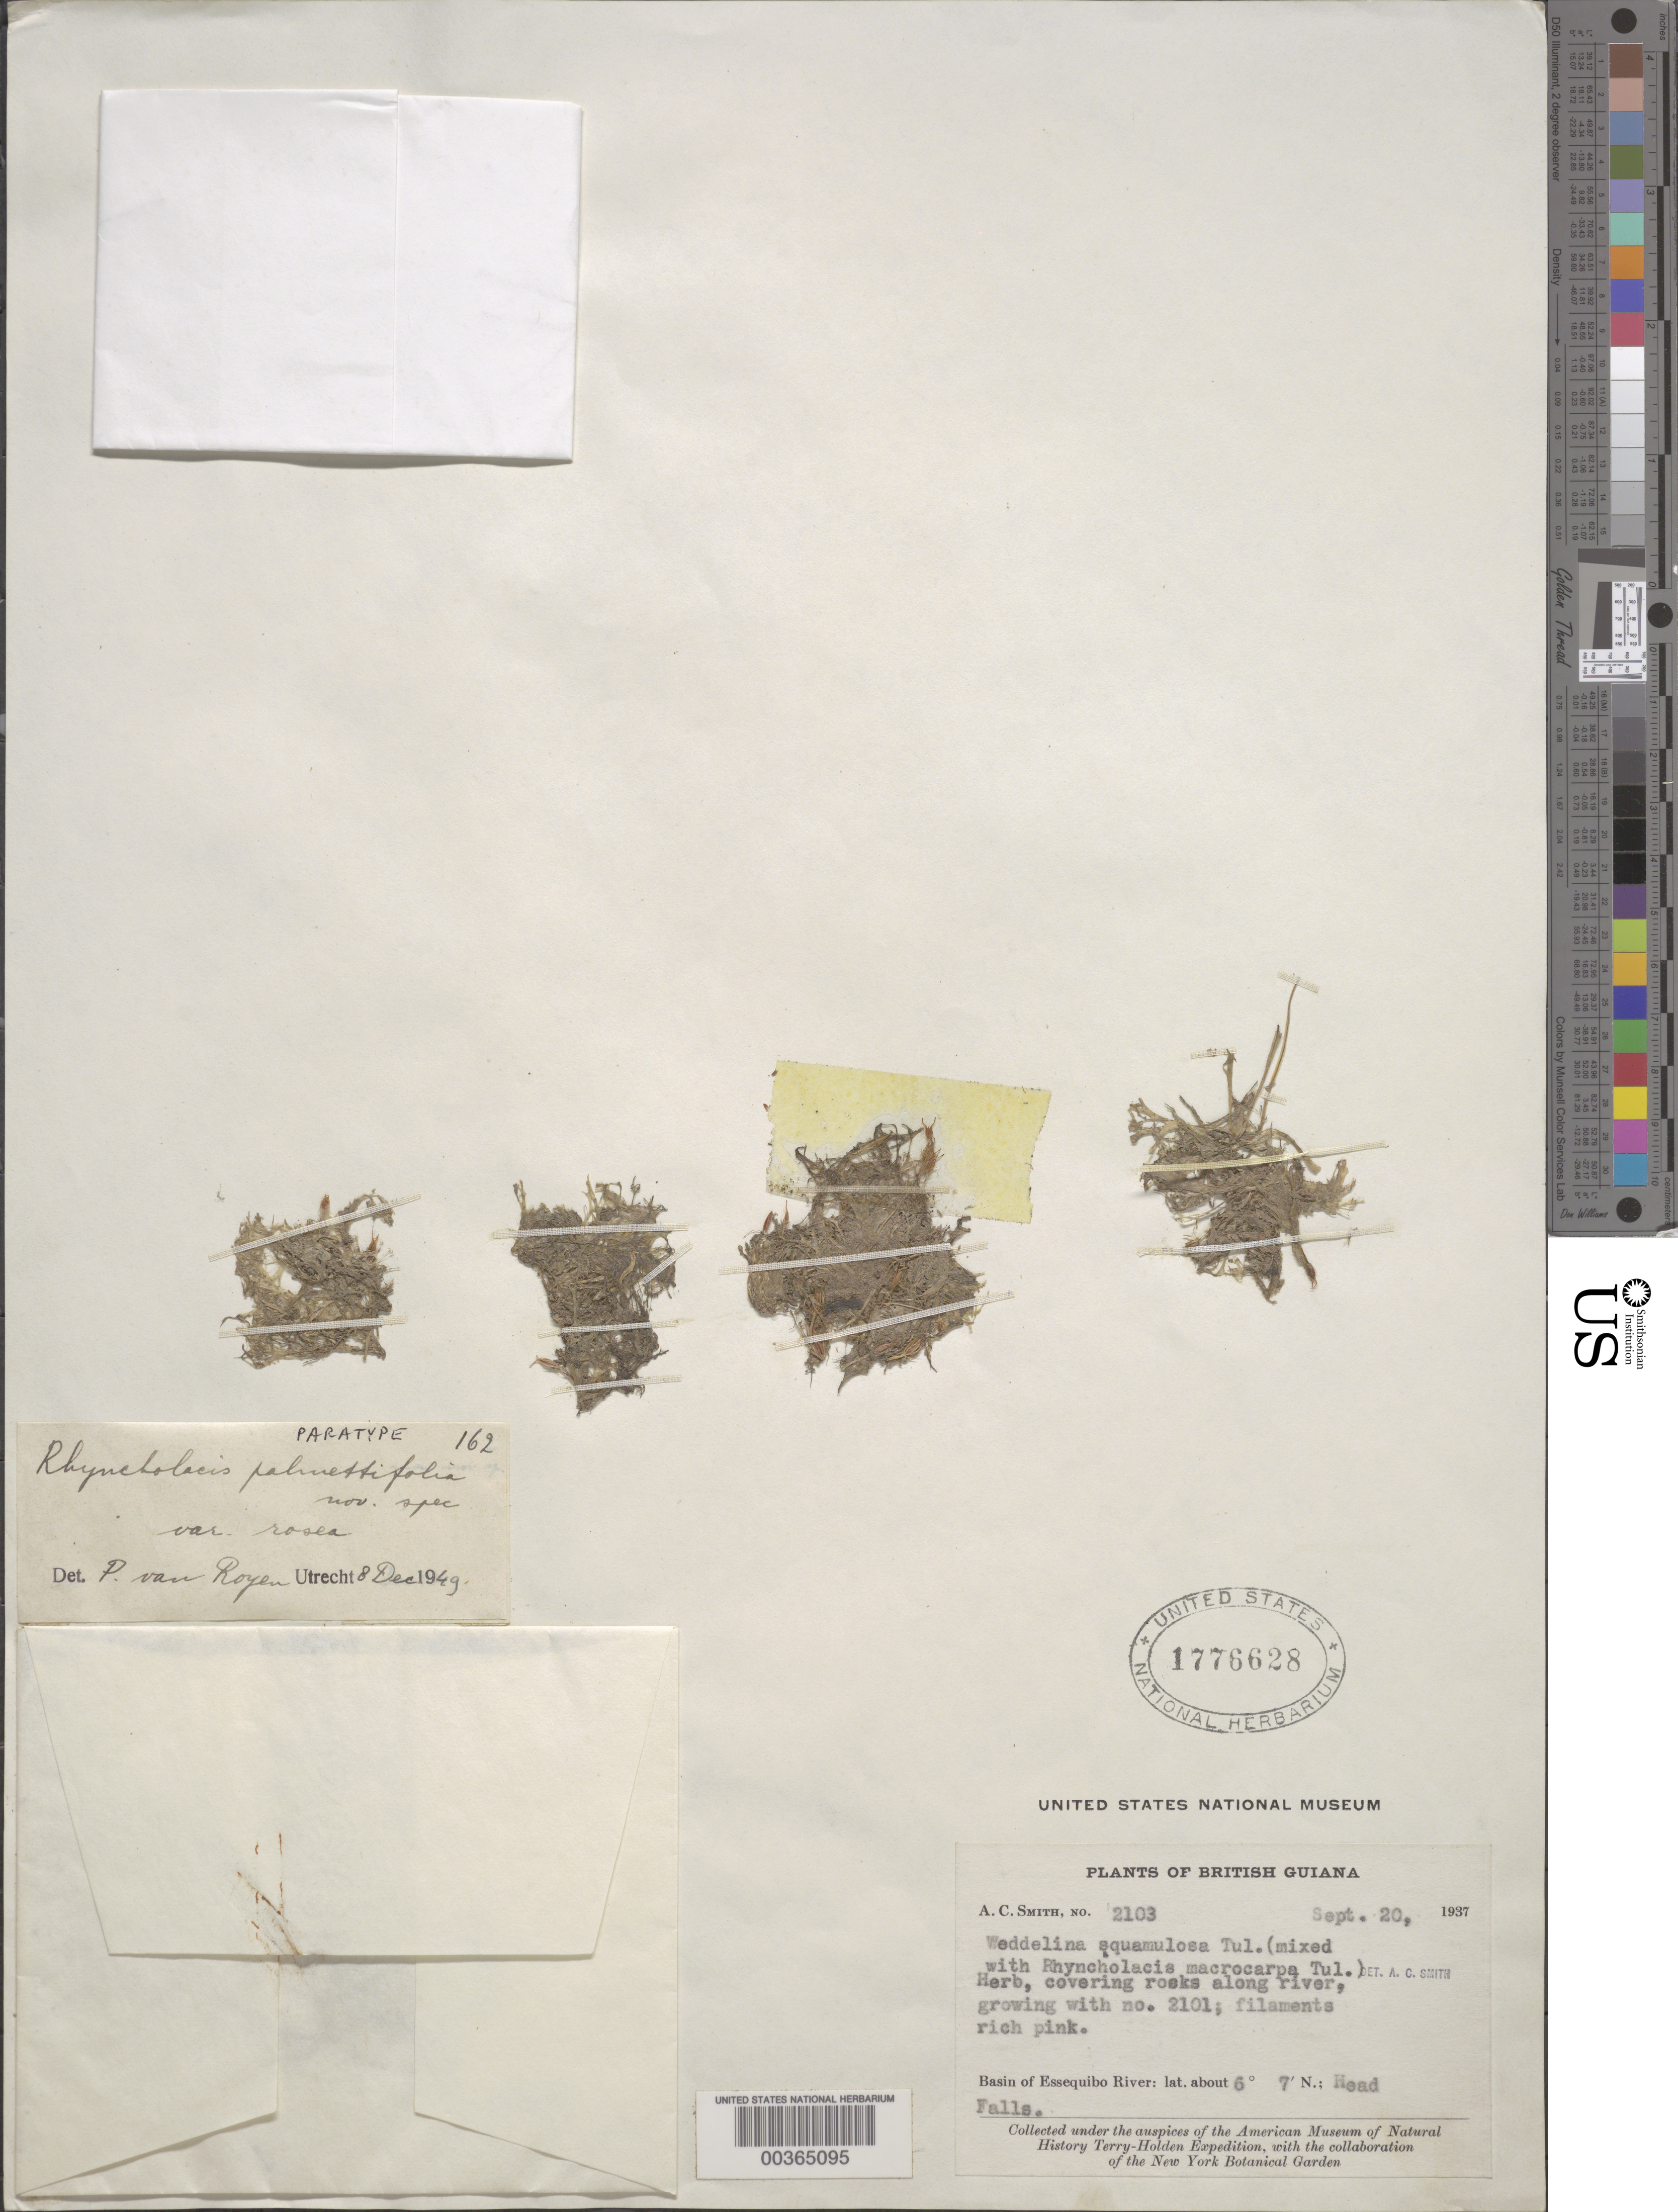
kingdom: Plantae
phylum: Tracheophyta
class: Magnoliopsida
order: Malpighiales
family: Podostemaceae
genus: Rhyncholacis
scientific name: Rhyncholacis palmettifolia var. rosea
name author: P. Royen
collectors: A. C. Smith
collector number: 2103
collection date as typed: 20 Sep 1937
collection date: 1937-09-20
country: Guyana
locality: Basin of essequibo river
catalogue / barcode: US 1776628